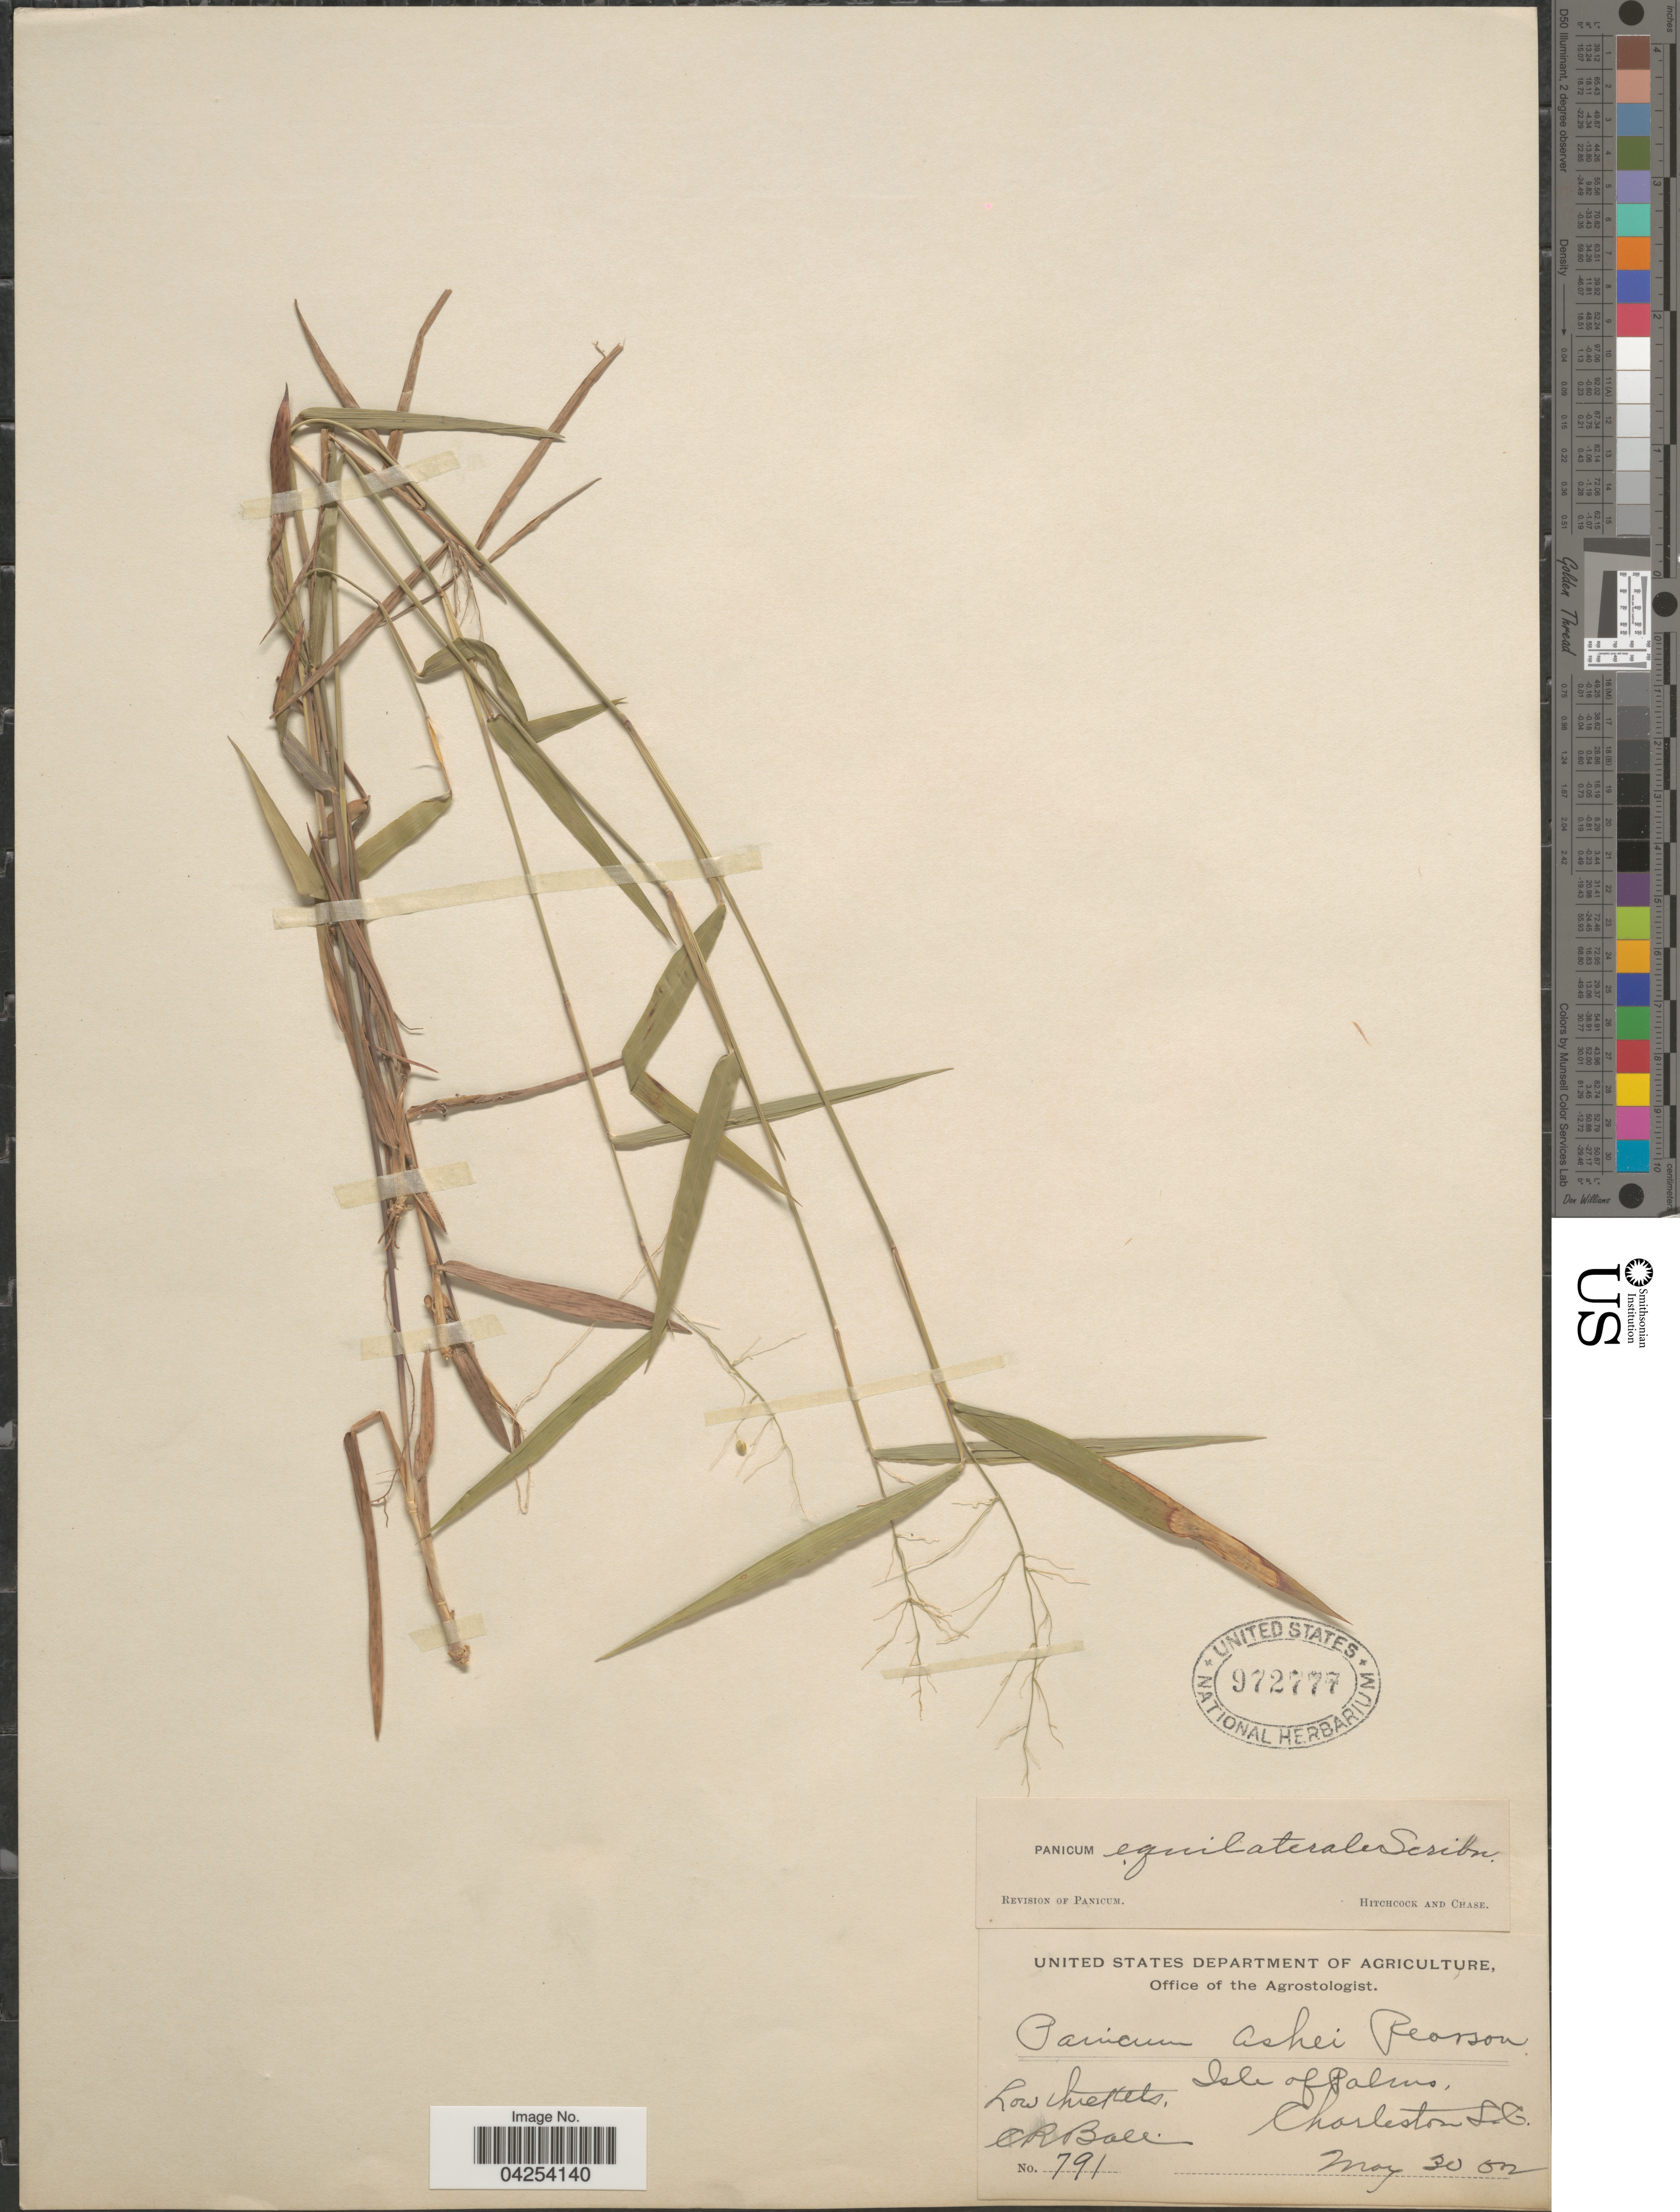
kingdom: Plantae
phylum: Tracheophyta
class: Liliopsida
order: Poales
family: Poaceae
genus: Dichanthelium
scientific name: Dichanthelium commutatum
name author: (Schult.) Gould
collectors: C. R. Ball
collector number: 791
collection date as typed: Transcribed d/m/y: 30/5/2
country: United States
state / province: South Carolina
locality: Isle of Palms. Charleston.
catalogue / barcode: US 972777